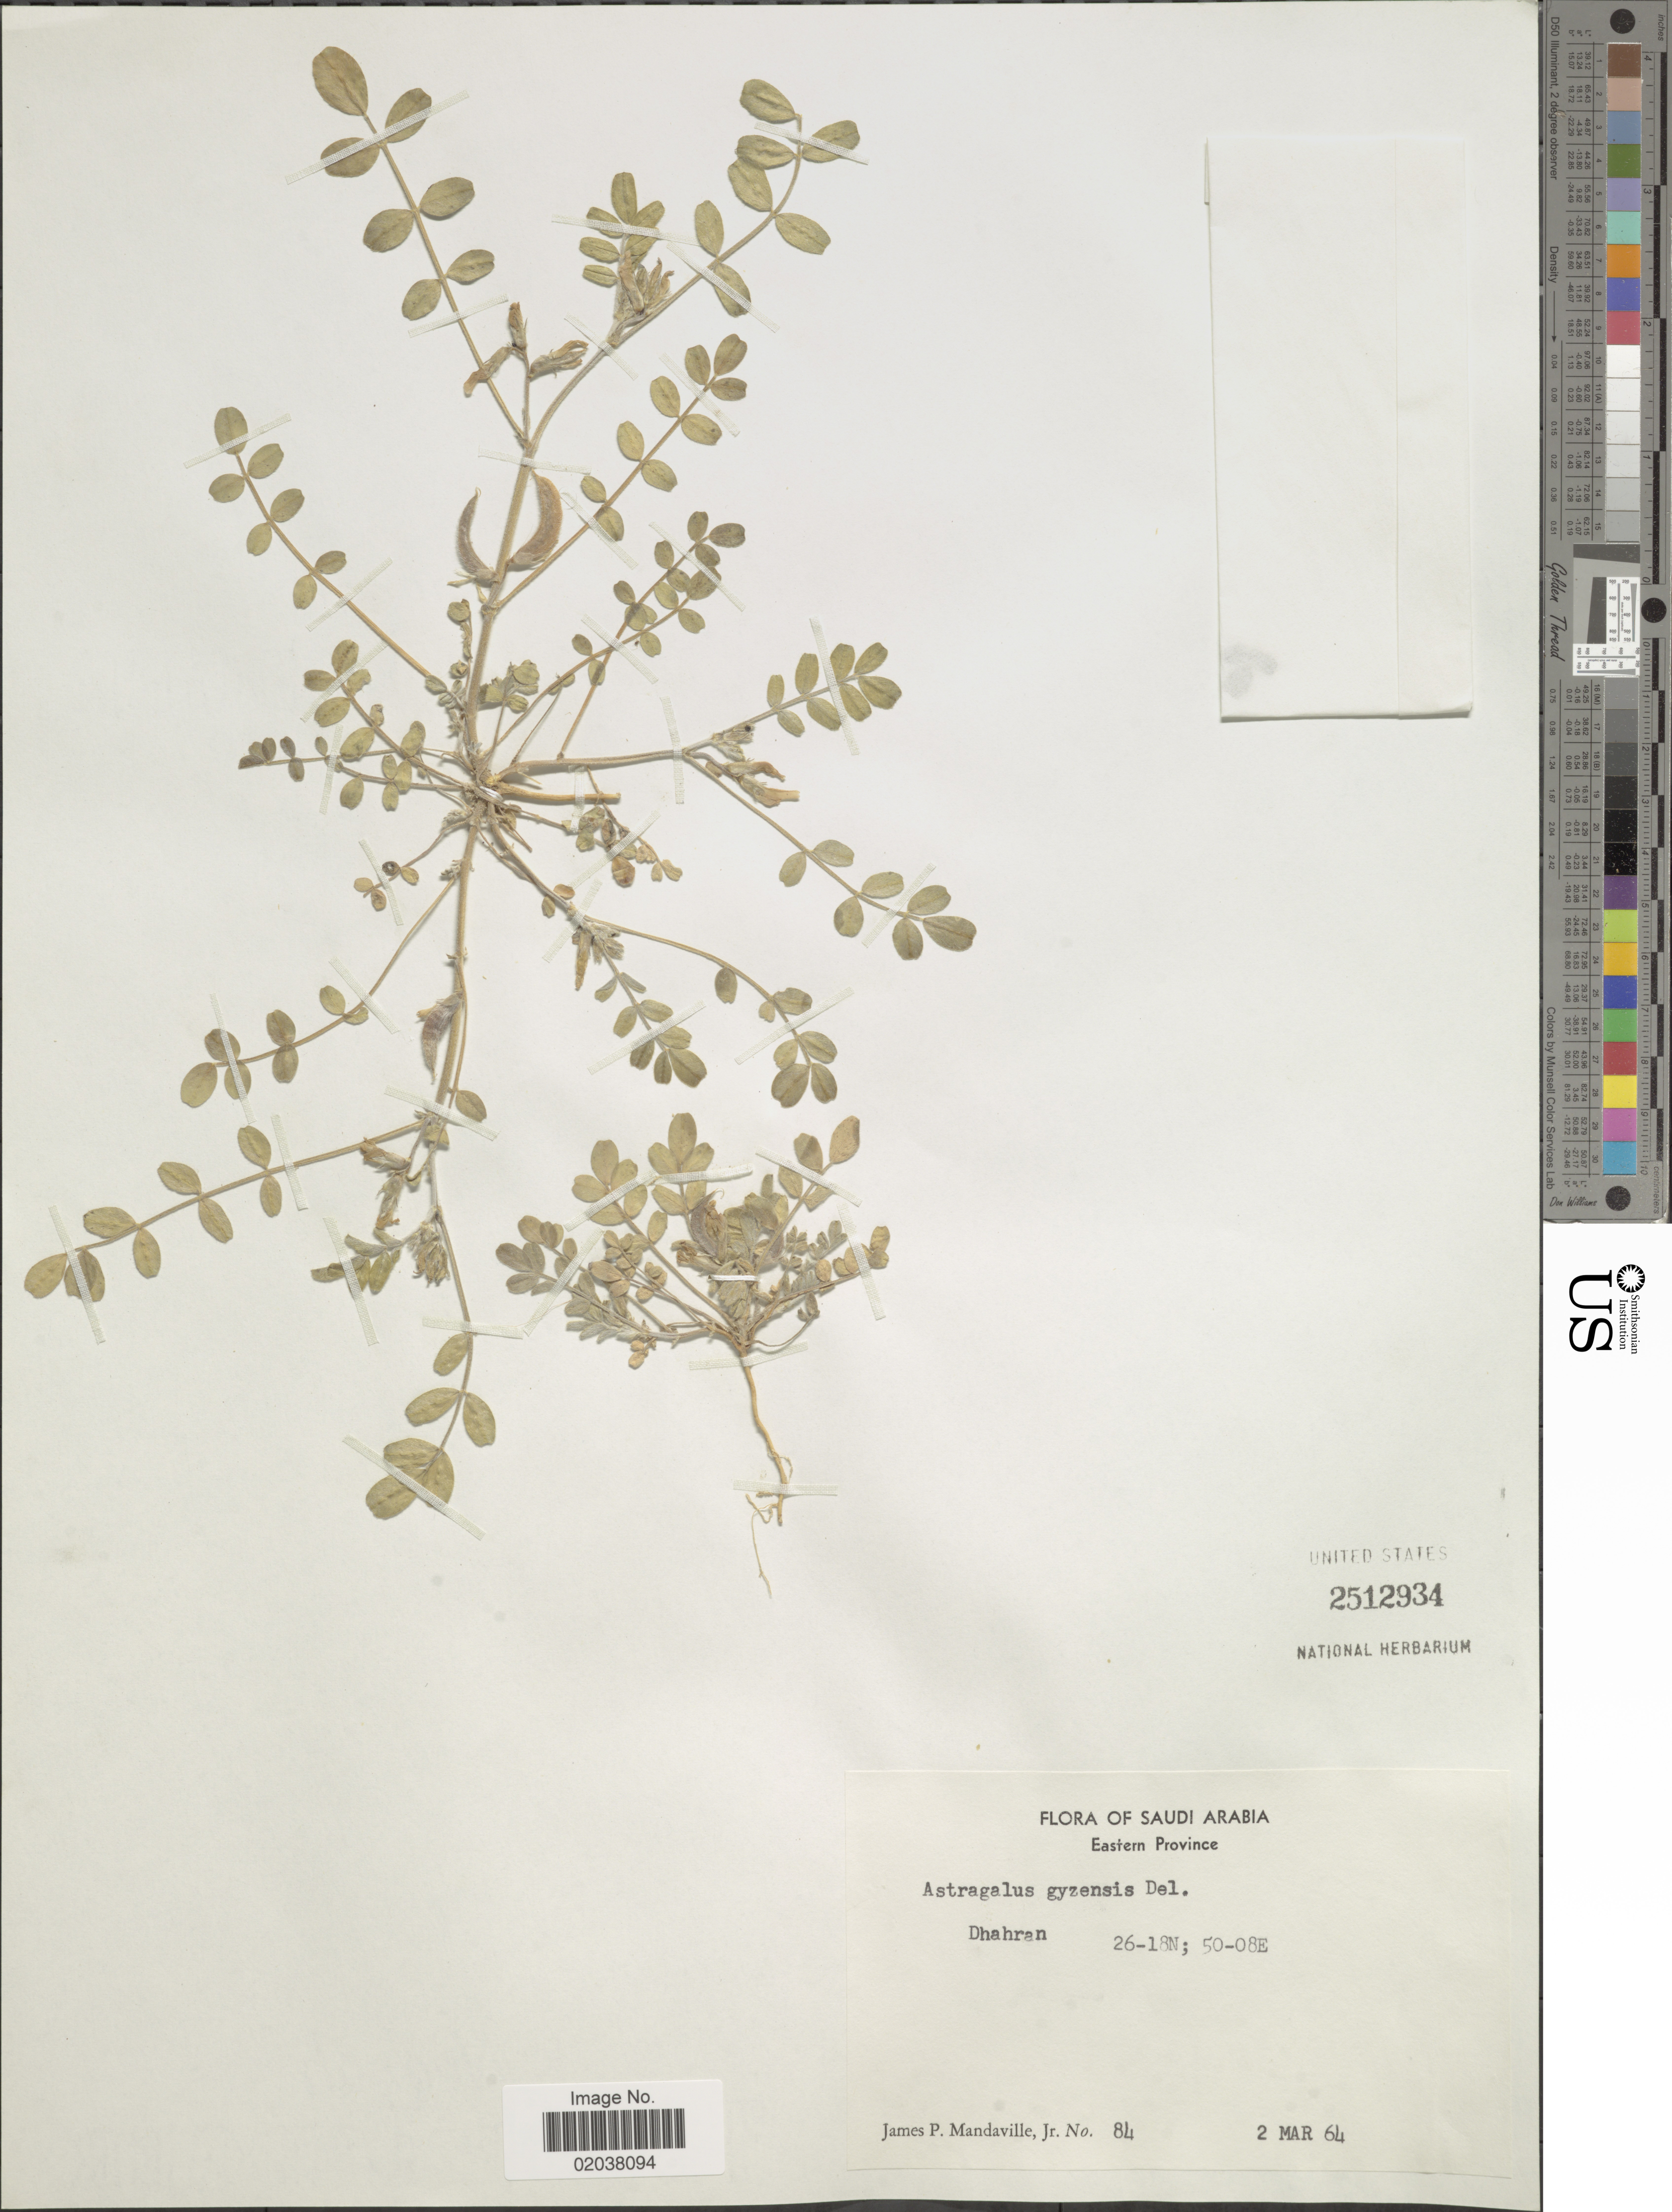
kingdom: Plantae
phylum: Tracheophyta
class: Magnoliopsida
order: Fabales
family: Fabaceae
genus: Astragalus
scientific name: Astragalus gyzensis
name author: Delile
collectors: J. Mandaville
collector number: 84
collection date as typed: Transcribed d/m/y: 2/3/64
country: Saudi Arabia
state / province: Ash Sharqiyah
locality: Eastern Province, Dhahran, 26-18N; 50-08E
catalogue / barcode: US 2512934